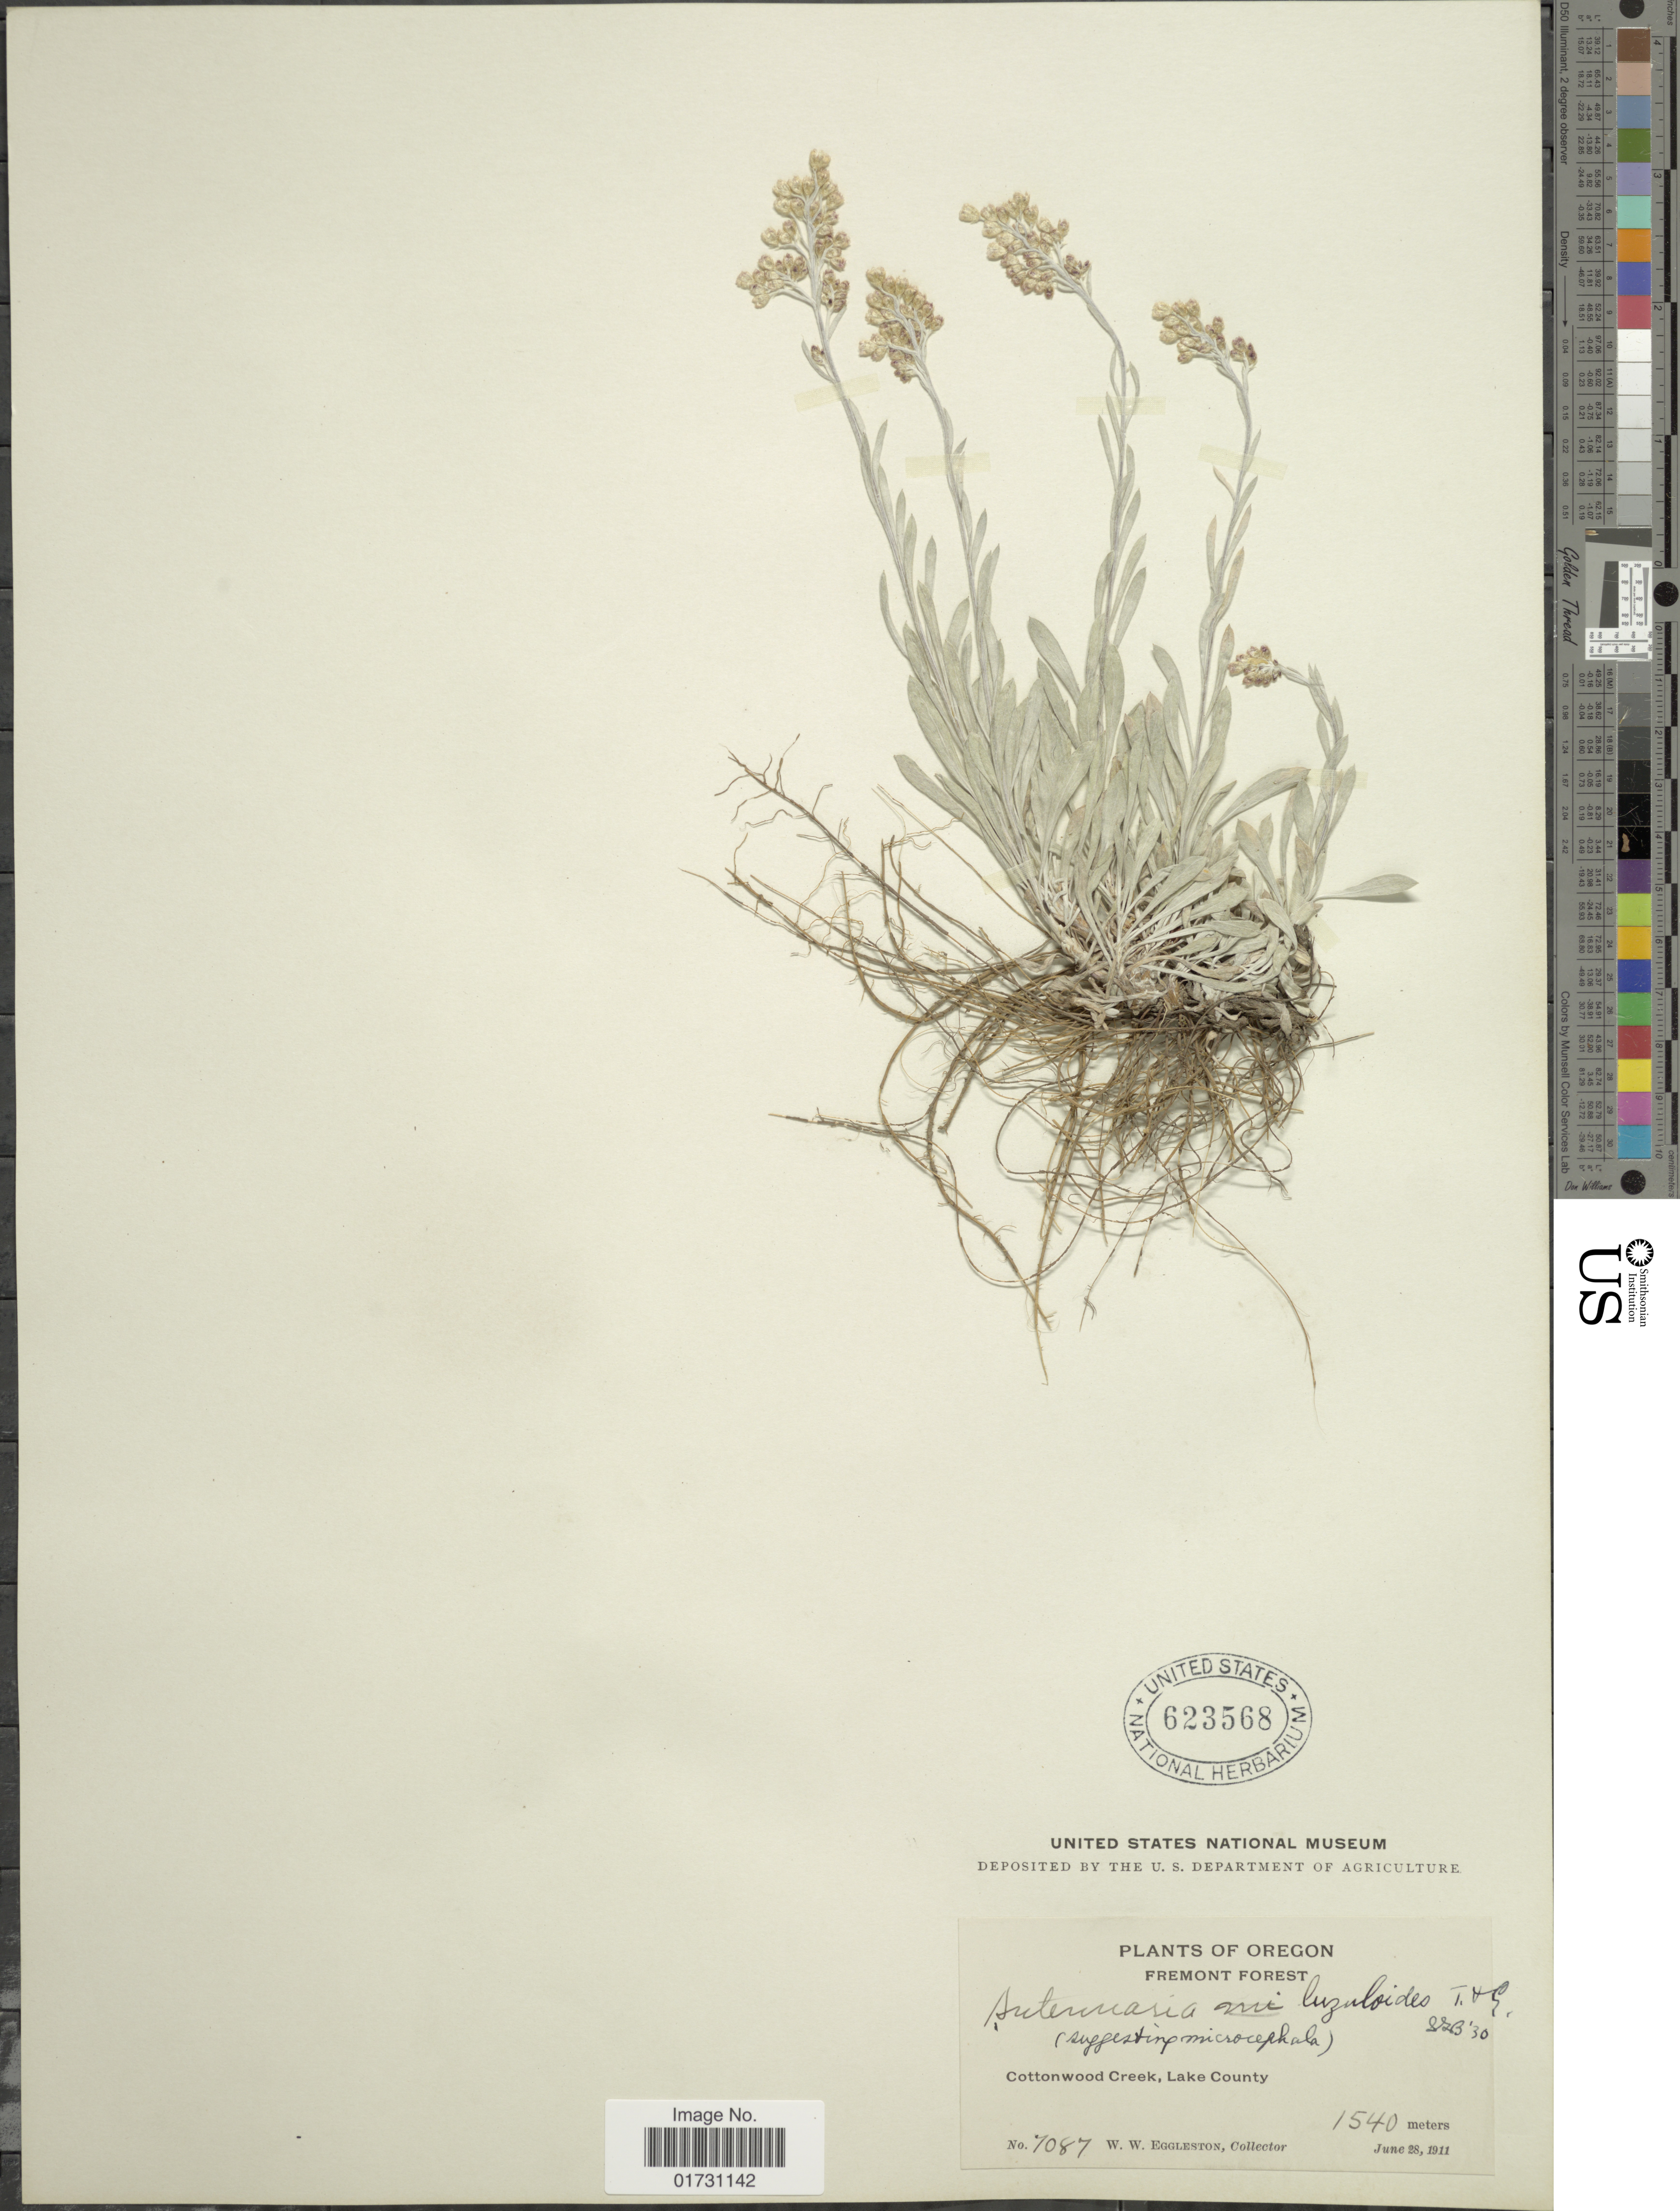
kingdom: Plantae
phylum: Tracheophyta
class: Magnoliopsida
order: Asterales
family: Asteraceae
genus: Antennaria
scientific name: Antennaria luzuloides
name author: Torr. & A. Gray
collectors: W. W. Eggleston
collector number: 7087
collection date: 1911-06-28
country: United States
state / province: Oregon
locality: Fremont Forest, Cottonwood Creek, Lake County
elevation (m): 1540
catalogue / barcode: US 623568